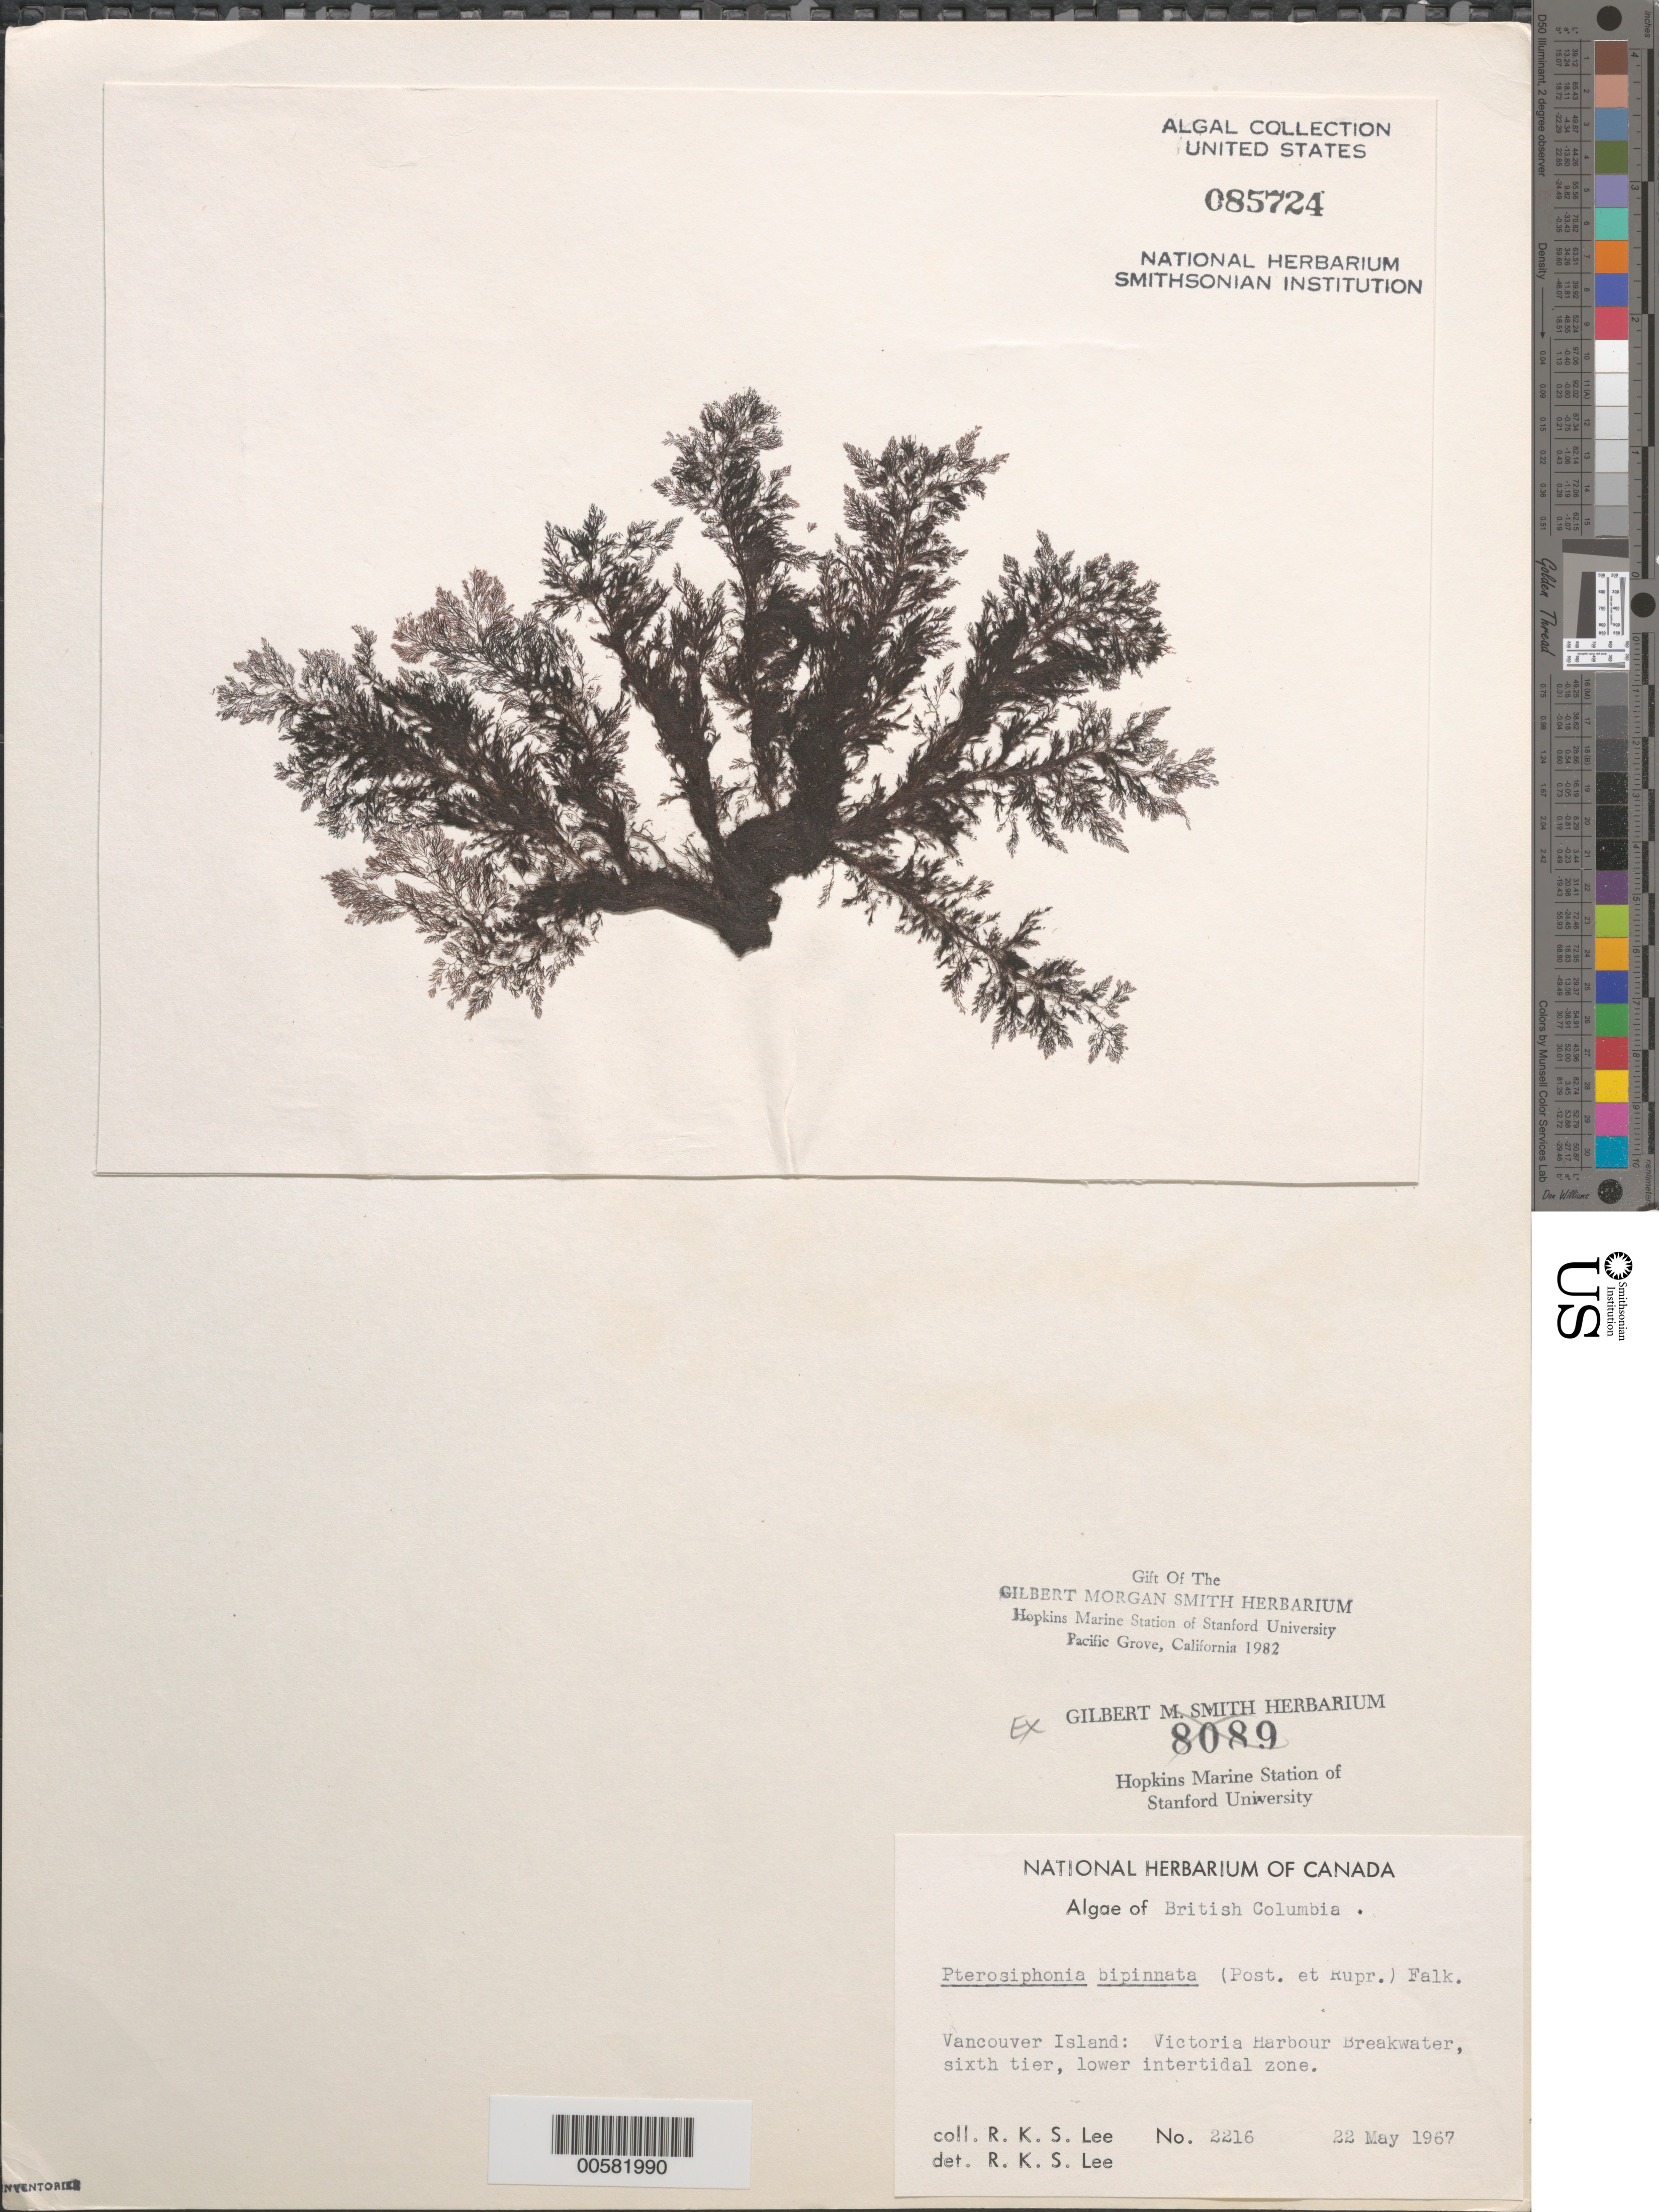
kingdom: Plantae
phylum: Rhodophyta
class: Florideophyceae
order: Ceramiales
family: Rhodomelaceae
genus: Savoiea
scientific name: Savoiea bipinnata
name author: (Postels & Rupr.) M.J. Wynne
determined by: Algae name updating Project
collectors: R. Lee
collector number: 2216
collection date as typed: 22 May 1967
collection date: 1967-05-22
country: Canada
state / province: British Columbia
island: Vancouver Island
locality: Victor Harbor breakwater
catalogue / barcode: US 85724